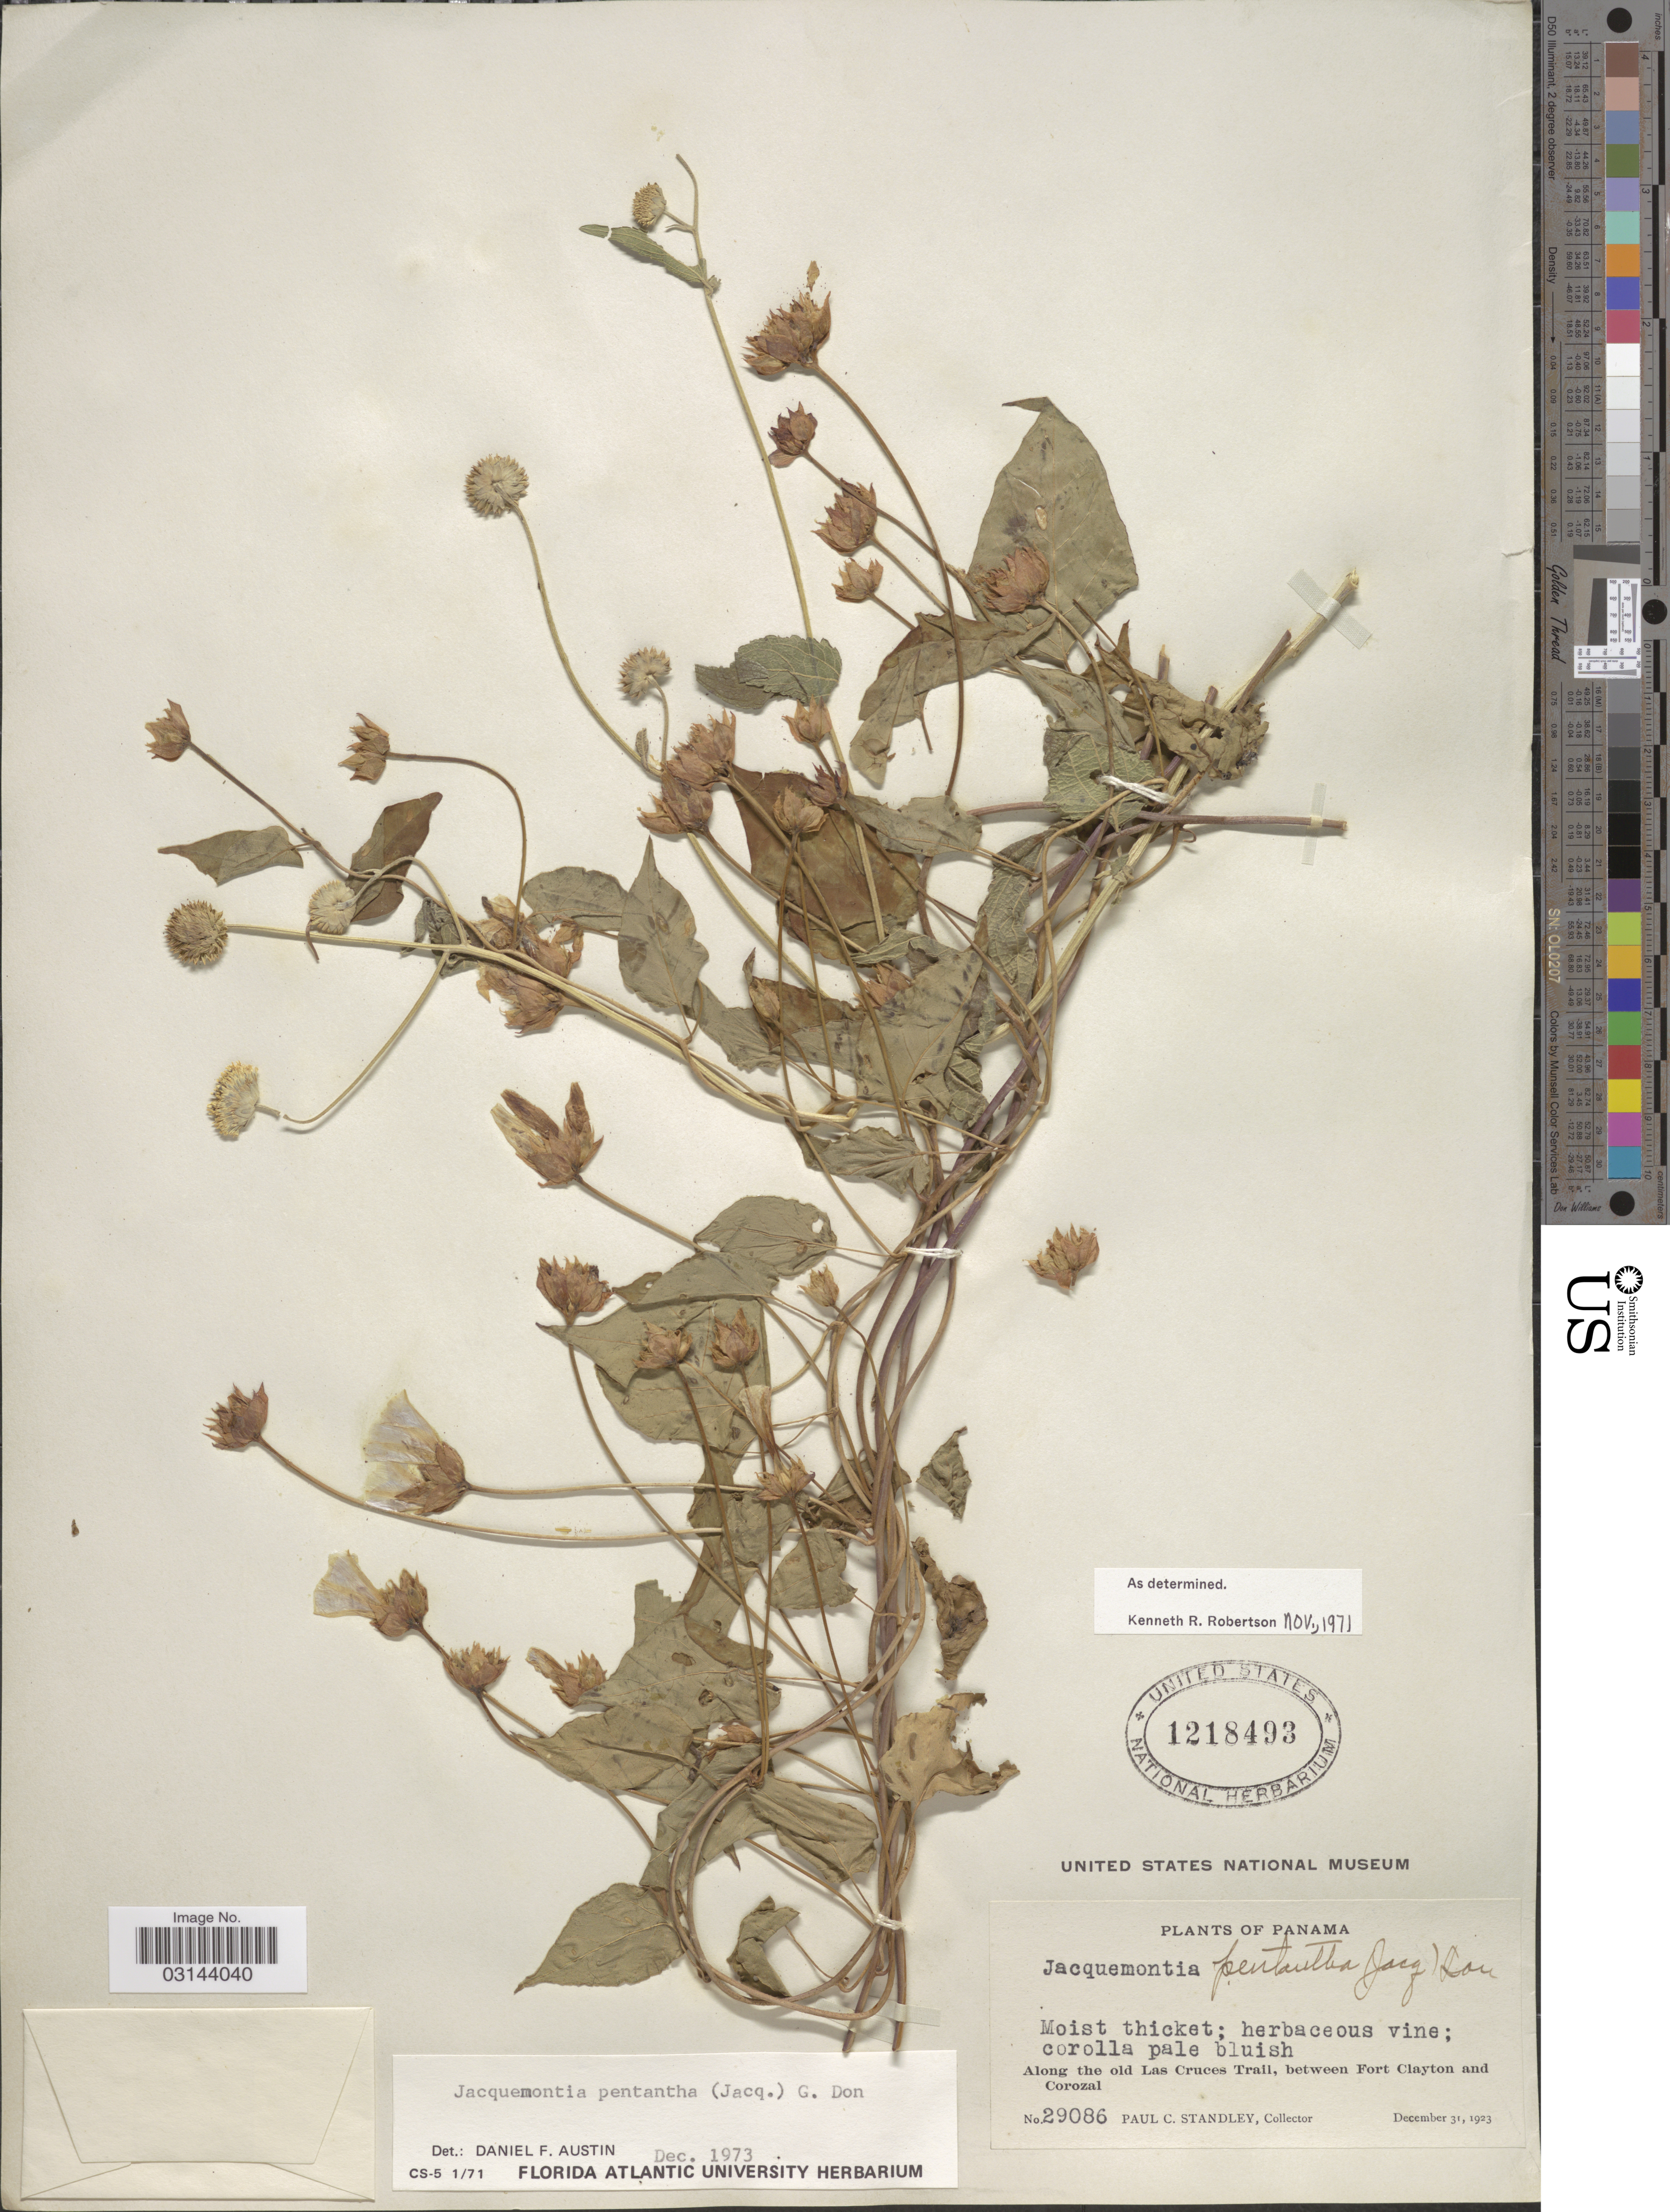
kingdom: Plantae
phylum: Tracheophyta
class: Magnoliopsida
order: Solanales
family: Convolvulaceae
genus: Jacquemontia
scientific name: Jacquemontia pentanthos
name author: (Jacq.) G. Don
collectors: P. C. Standley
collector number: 29086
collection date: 1923-12-31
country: Panama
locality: Along the old Las Cruces Trail, between Fort Clayton and Corozal.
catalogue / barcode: US 1218493